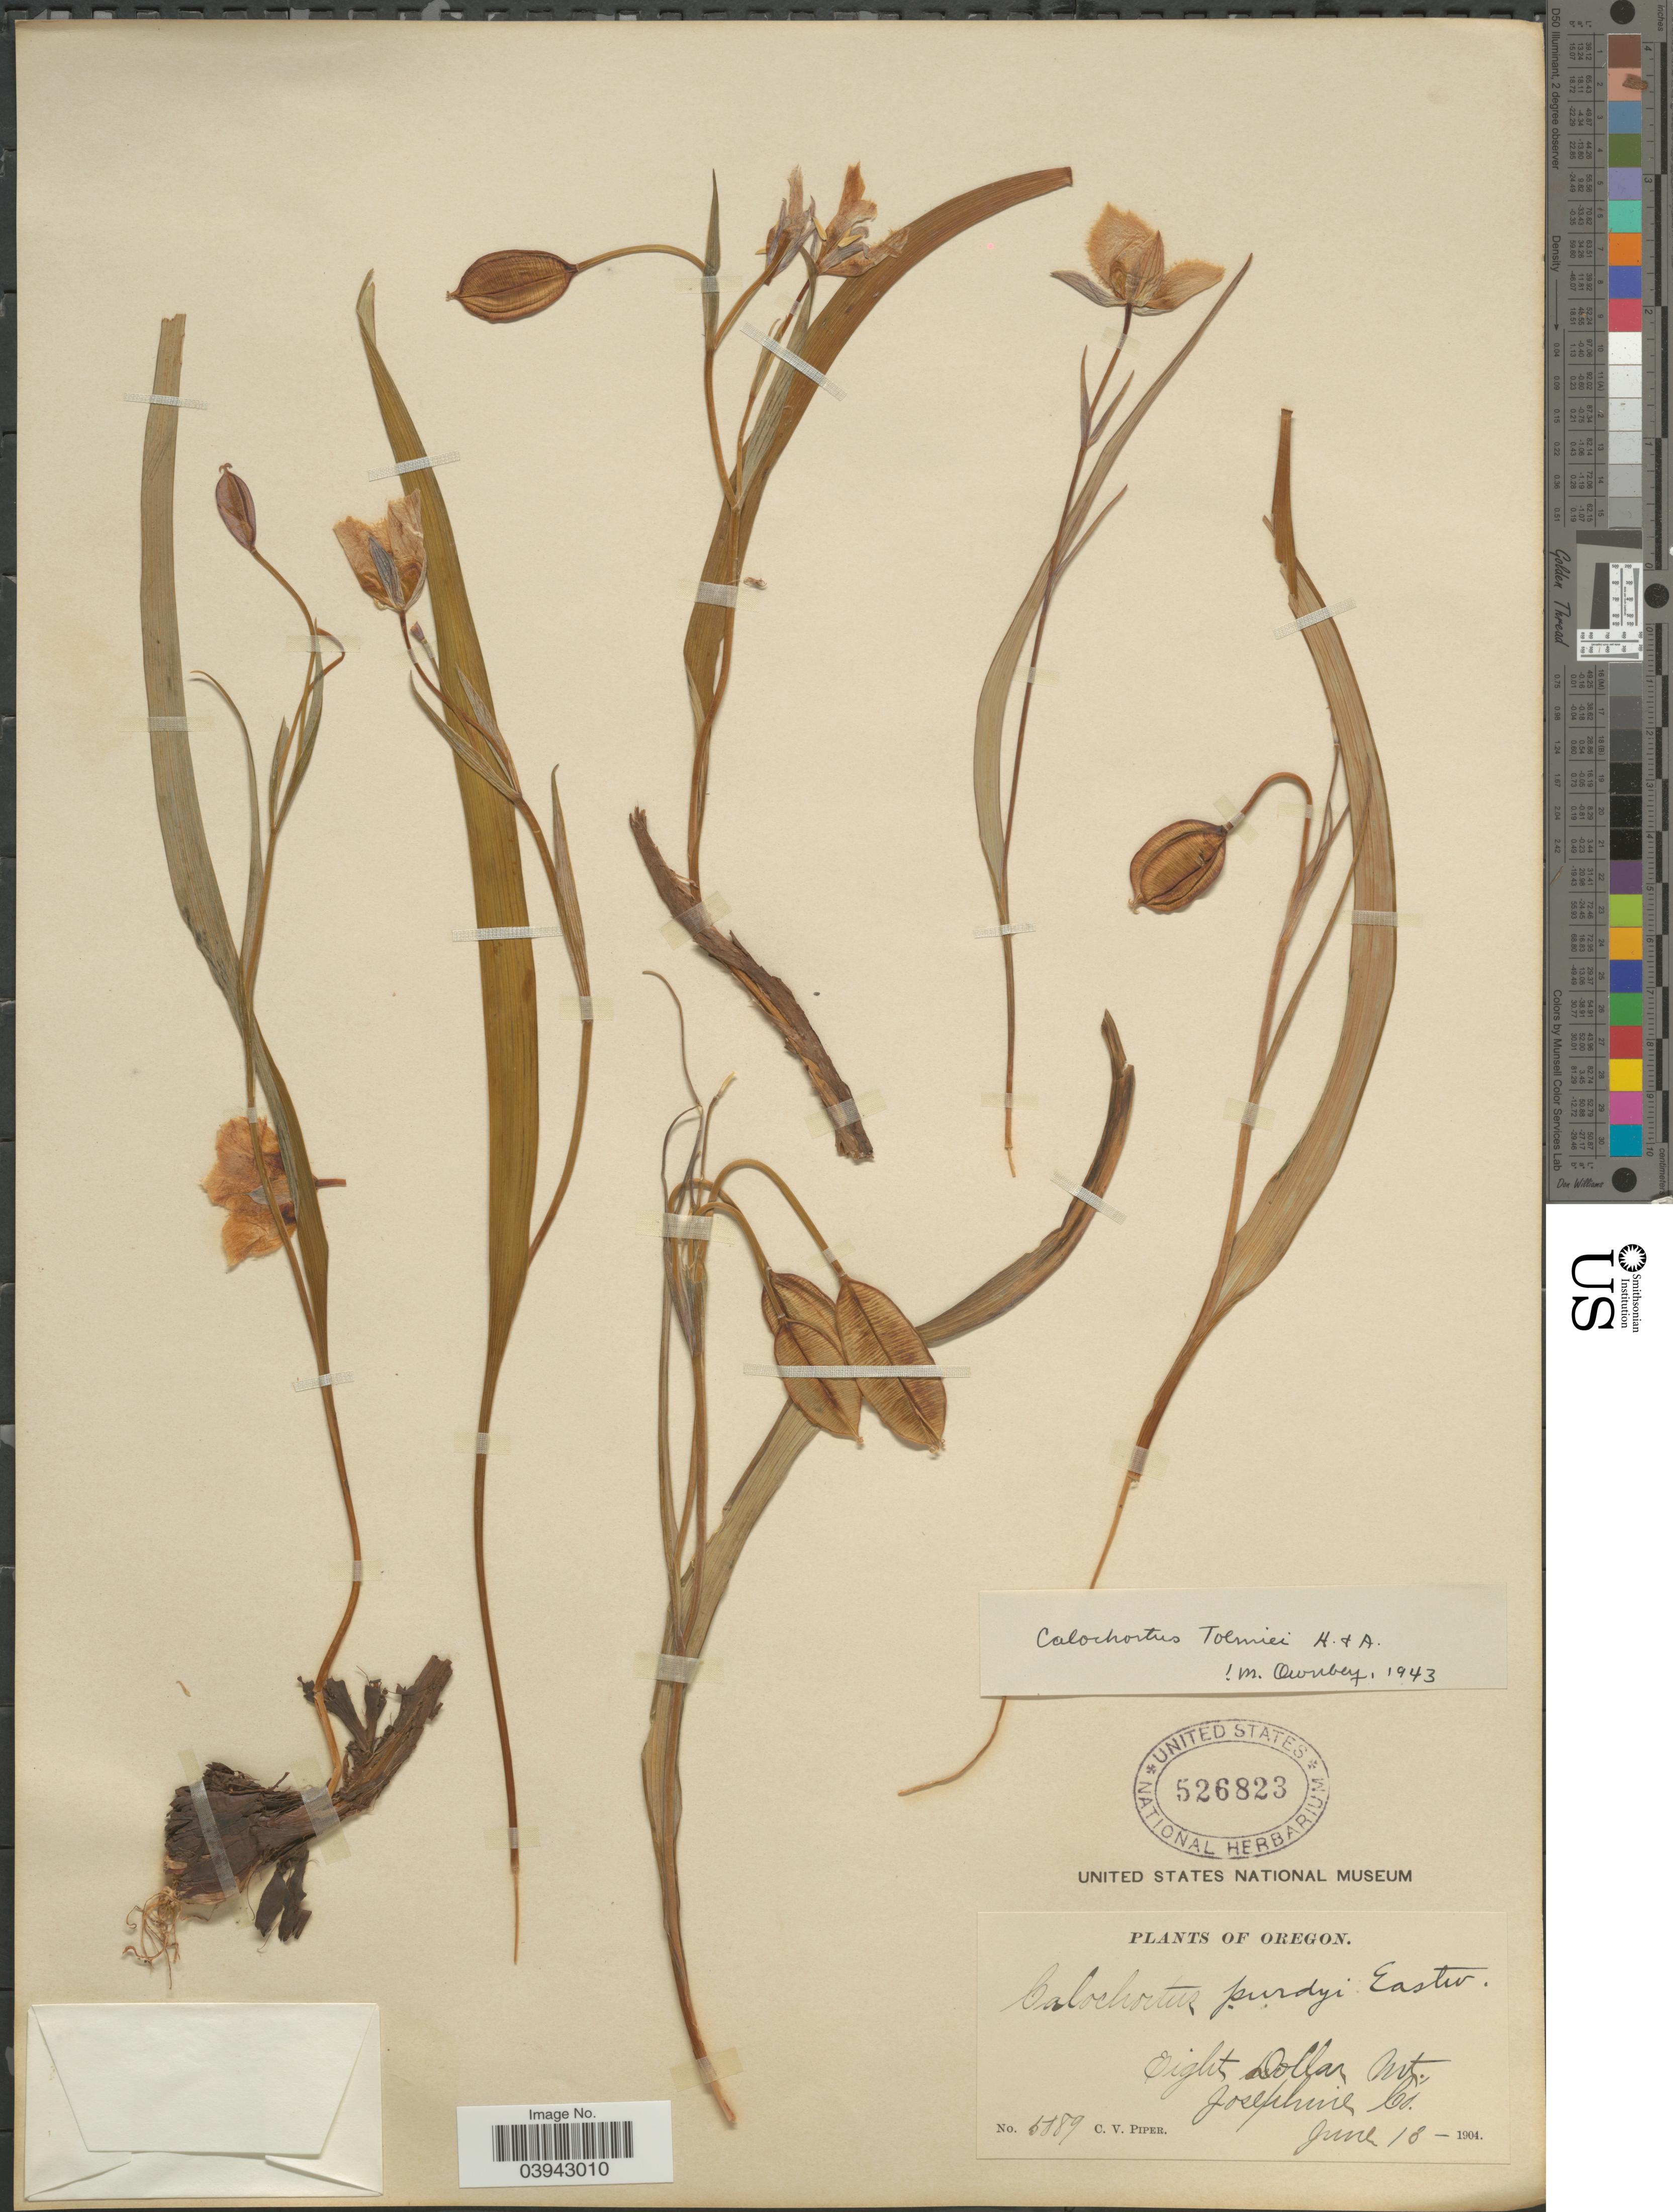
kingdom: Plantae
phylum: Tracheophyta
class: Liliopsida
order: Liliales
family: Liliaceae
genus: Calochortus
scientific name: Calochortus tolmiei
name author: Hook. & Arn.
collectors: C. V. Piper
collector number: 5089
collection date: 1904-06-13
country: United States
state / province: Oregon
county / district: Josephine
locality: Eight Dollar Mt. Josephine Co.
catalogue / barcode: US 526823